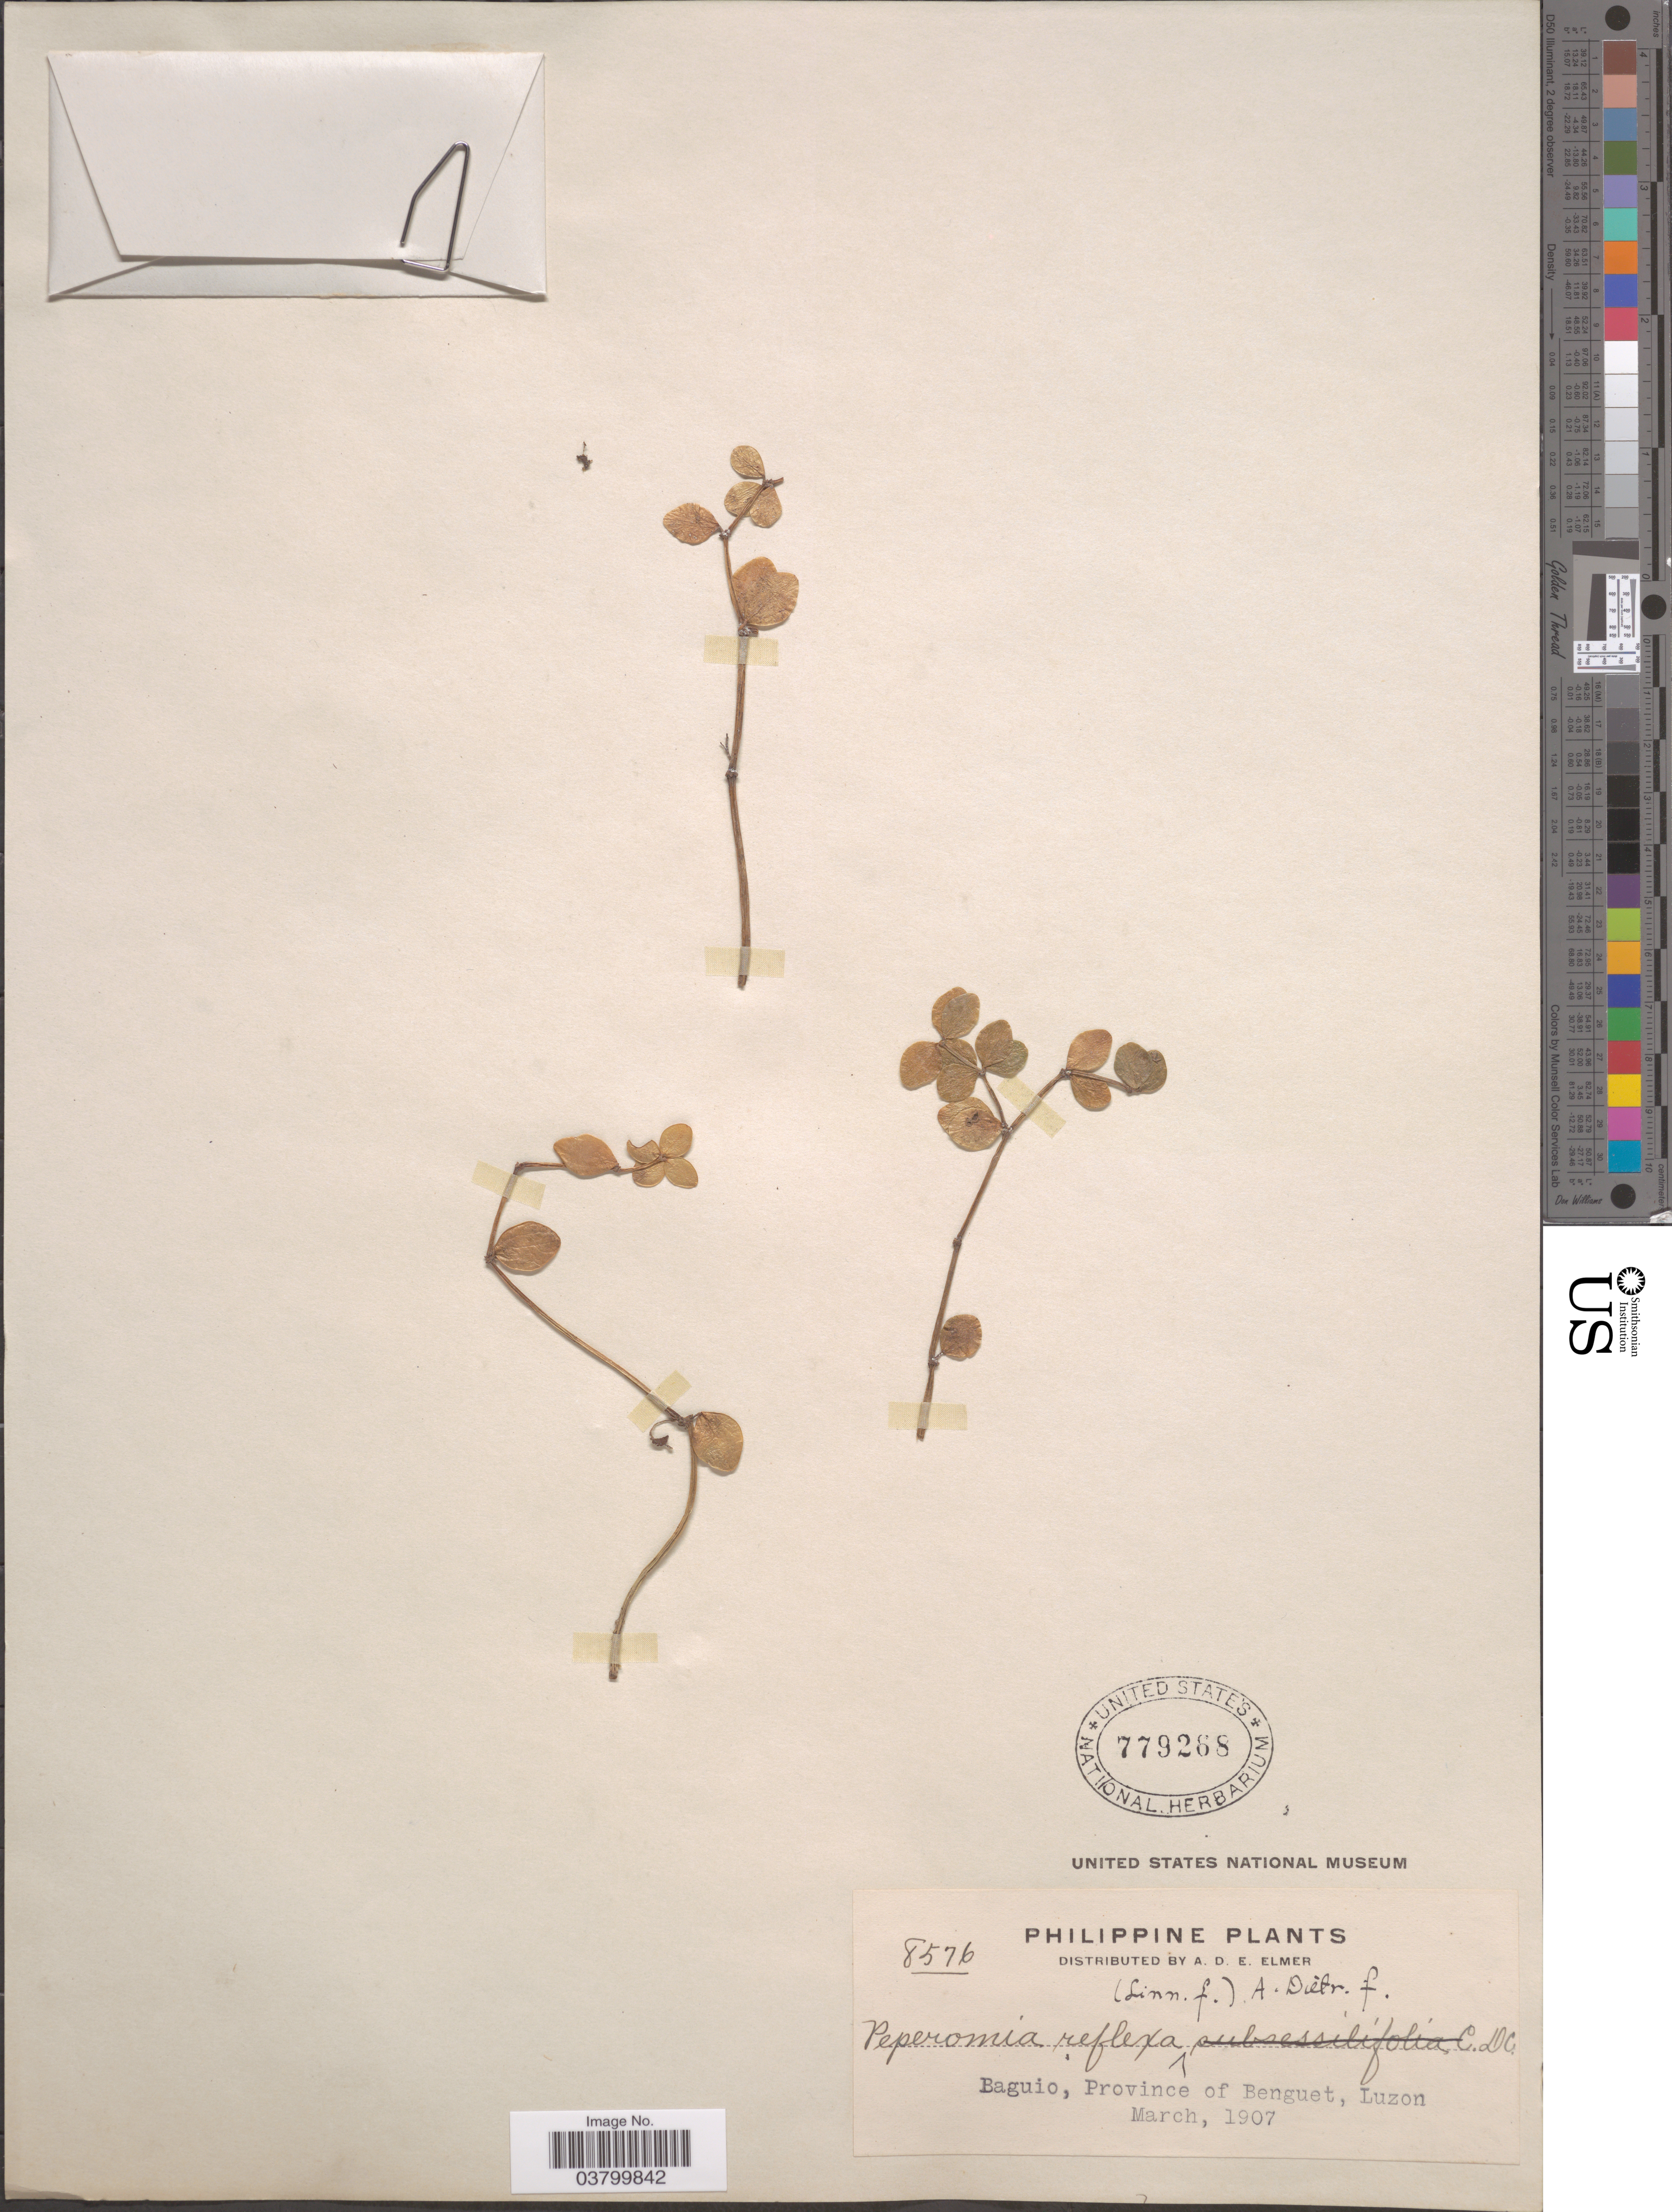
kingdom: Plantae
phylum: Tracheophyta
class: Magnoliopsida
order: Piperales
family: Piperaceae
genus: Peperomia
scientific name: Peperomia reflexa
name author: (L. f.) A. Dietr.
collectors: A. D. E. Elmer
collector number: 8576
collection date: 1907-03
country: Philippines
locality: Baguio, Province of Benguet, Luzon.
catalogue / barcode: US 779268